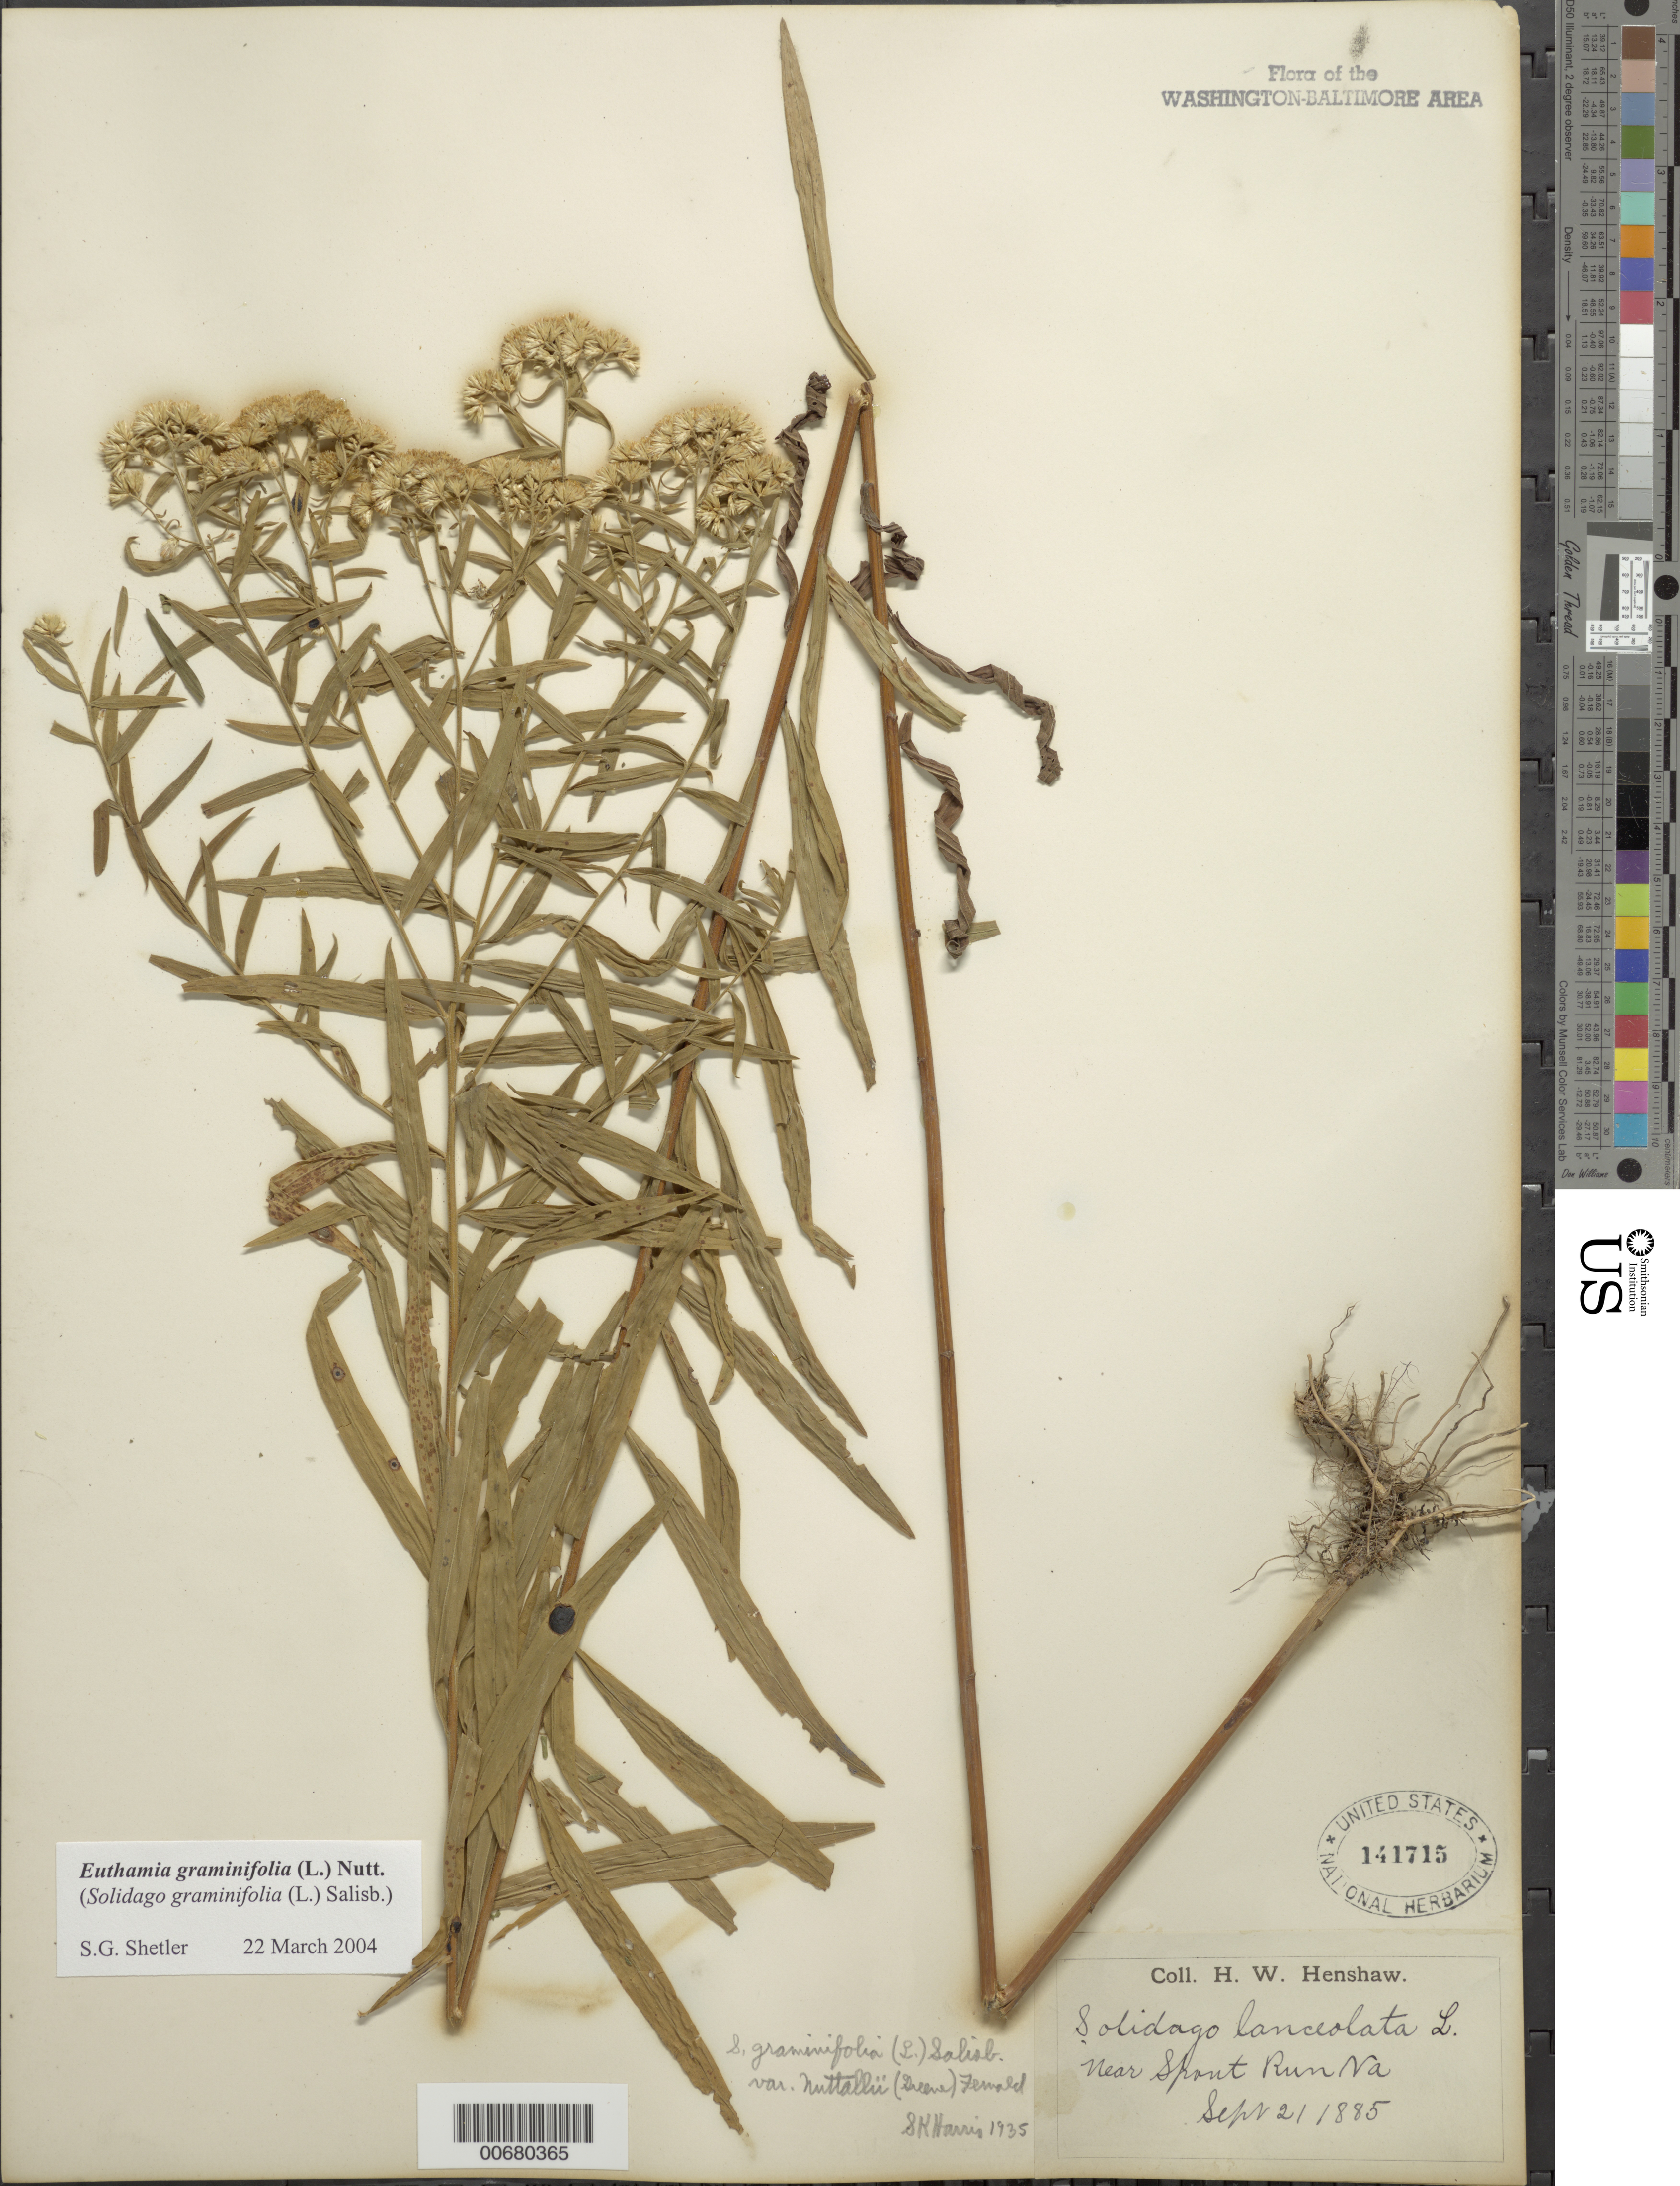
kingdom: Plantae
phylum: Tracheophyta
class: Magnoliopsida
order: Asterales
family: Asteraceae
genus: Euthamia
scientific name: Euthamia graminifolia var. nuttalii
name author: (S.W. Greene) W. Stone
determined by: Shetler, Stanwyn G., (US), NMNH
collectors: H. Henshaw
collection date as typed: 21 Sep 1885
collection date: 1885-09-21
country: United States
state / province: Virginia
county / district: Fairfax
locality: Spout Run vicinity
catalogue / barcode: US 141715